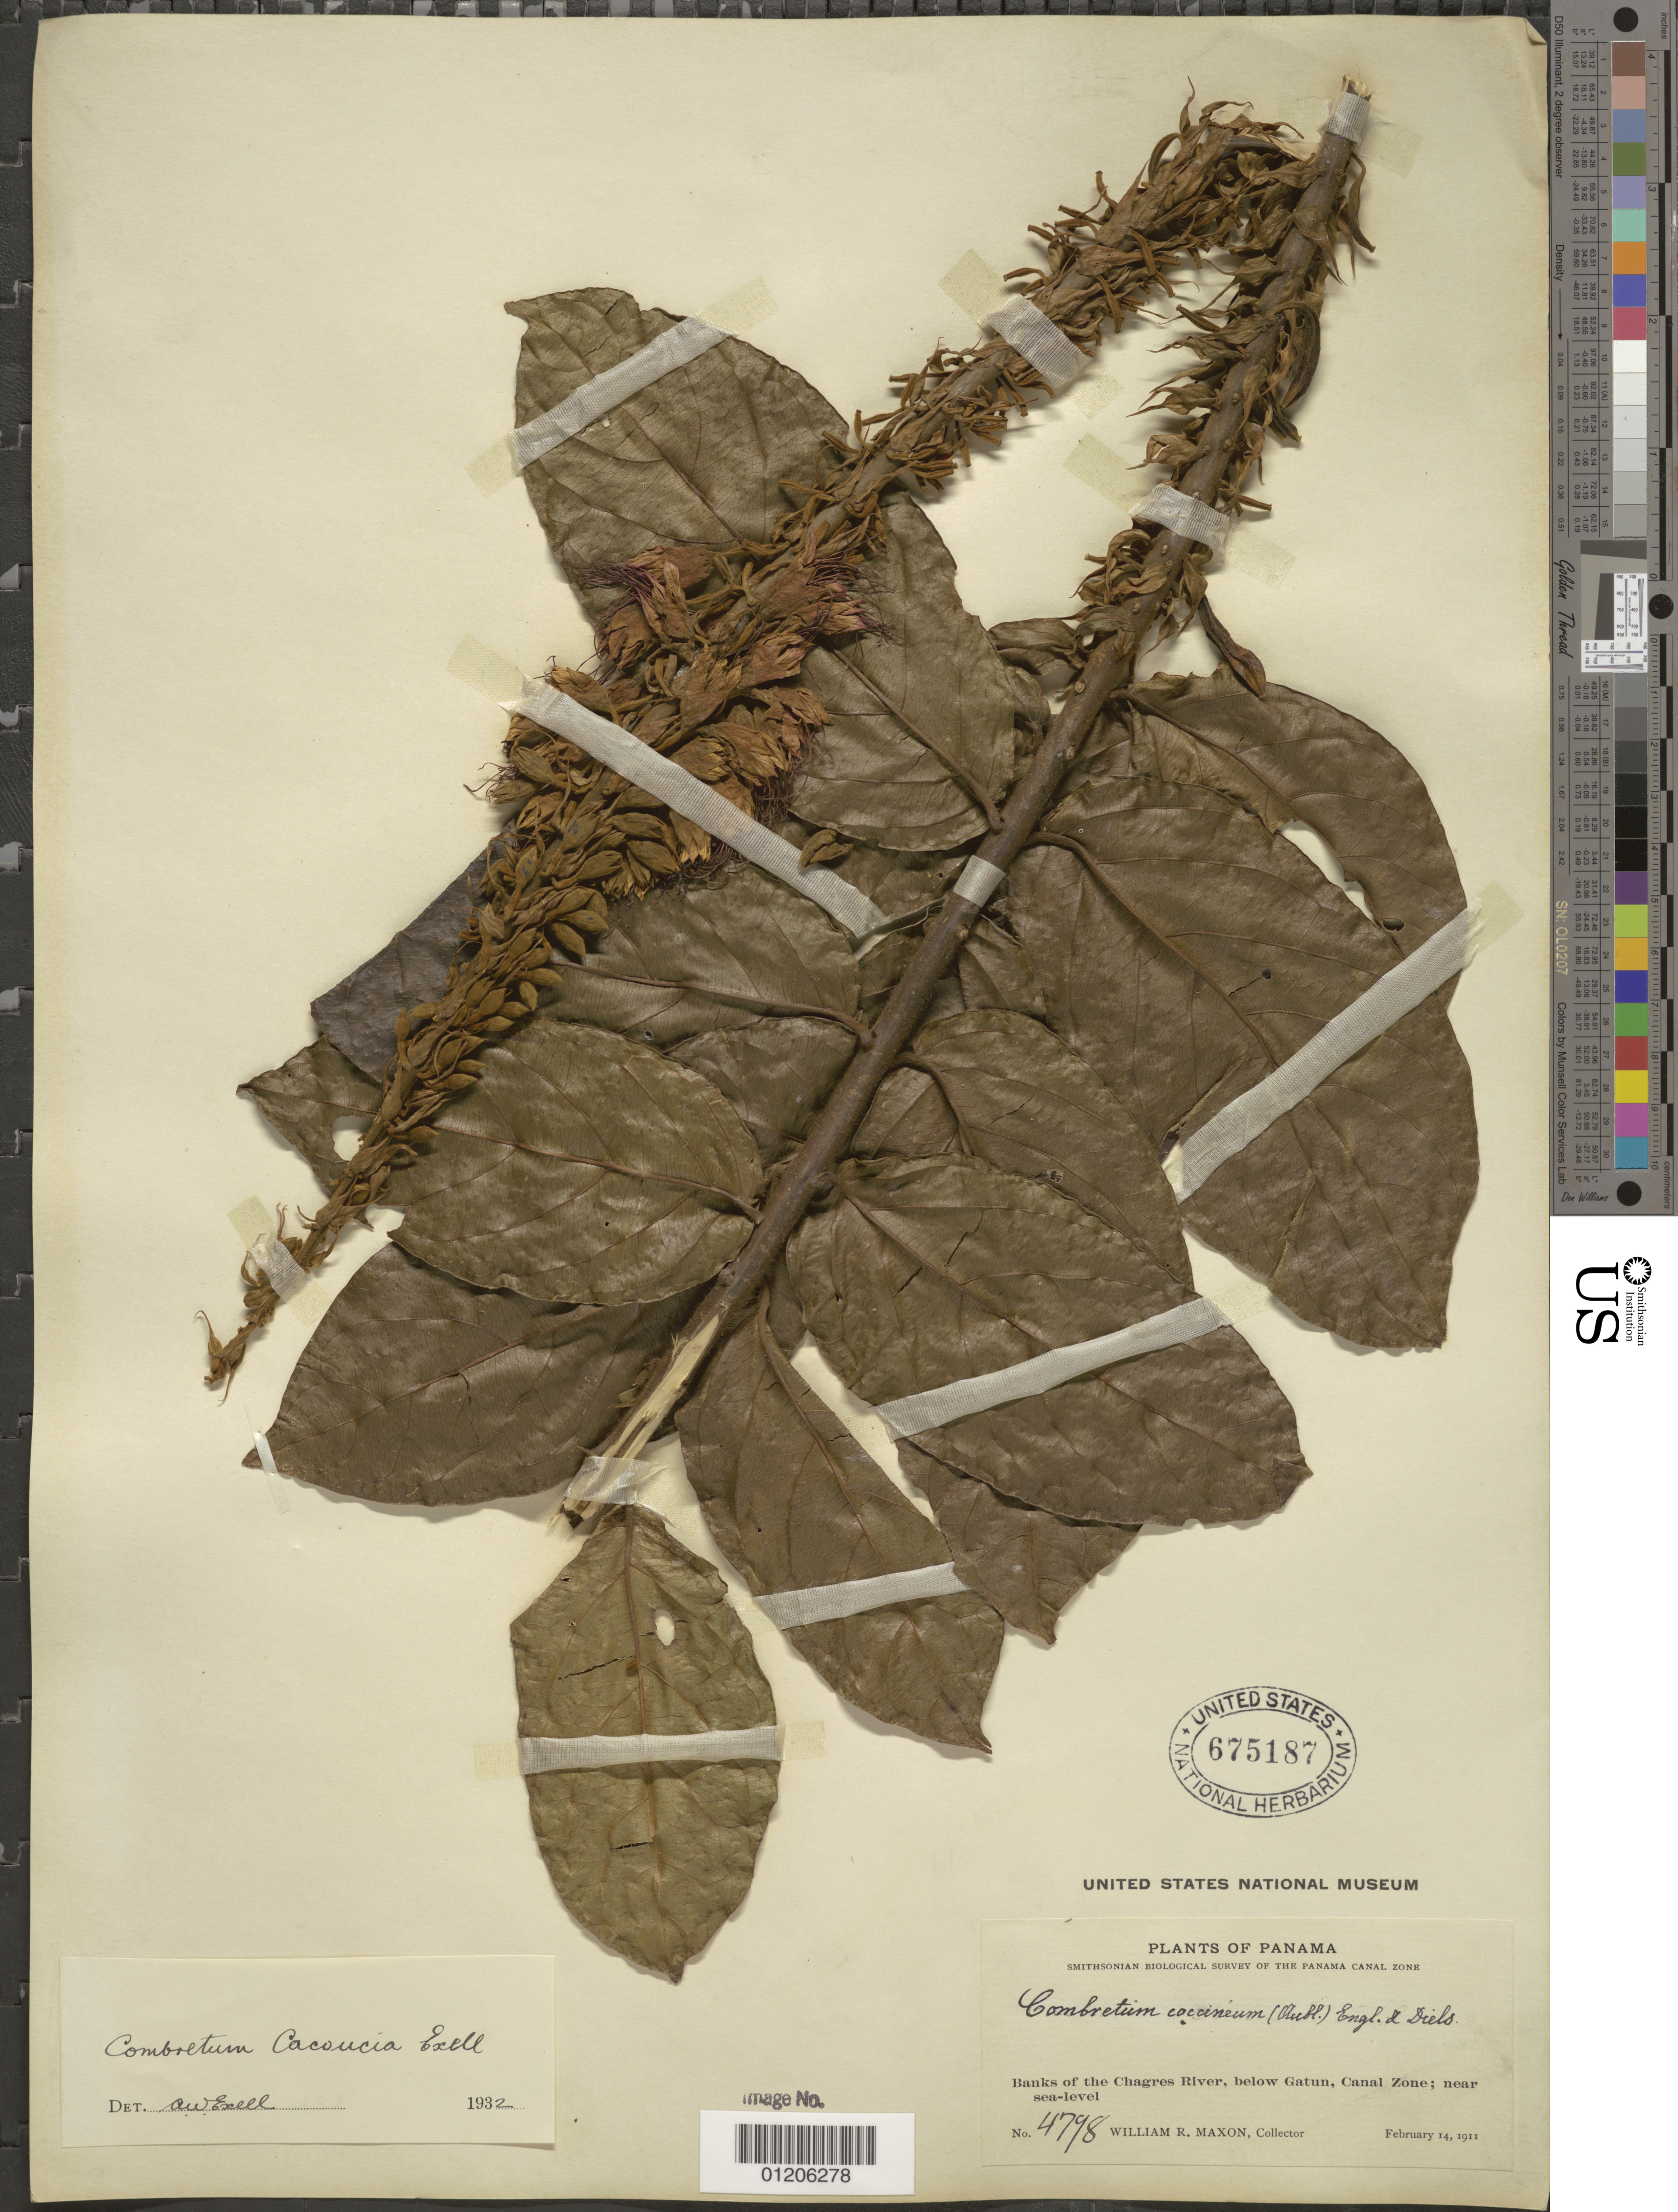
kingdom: Plantae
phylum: Tracheophyta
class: Magnoliopsida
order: Myrtales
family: Combretaceae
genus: Combretum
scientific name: Combretum cacoucia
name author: Exell ex Sandwith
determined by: Exell, A. W.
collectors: W. R. Maxon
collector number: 4798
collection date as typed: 14 Feb 1911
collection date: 1911-02-14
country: Panama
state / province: Colón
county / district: Canal Zone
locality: Banks of the Chagres River, below Gatun, Canal Zone; near sea level.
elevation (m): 0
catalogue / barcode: US 675187